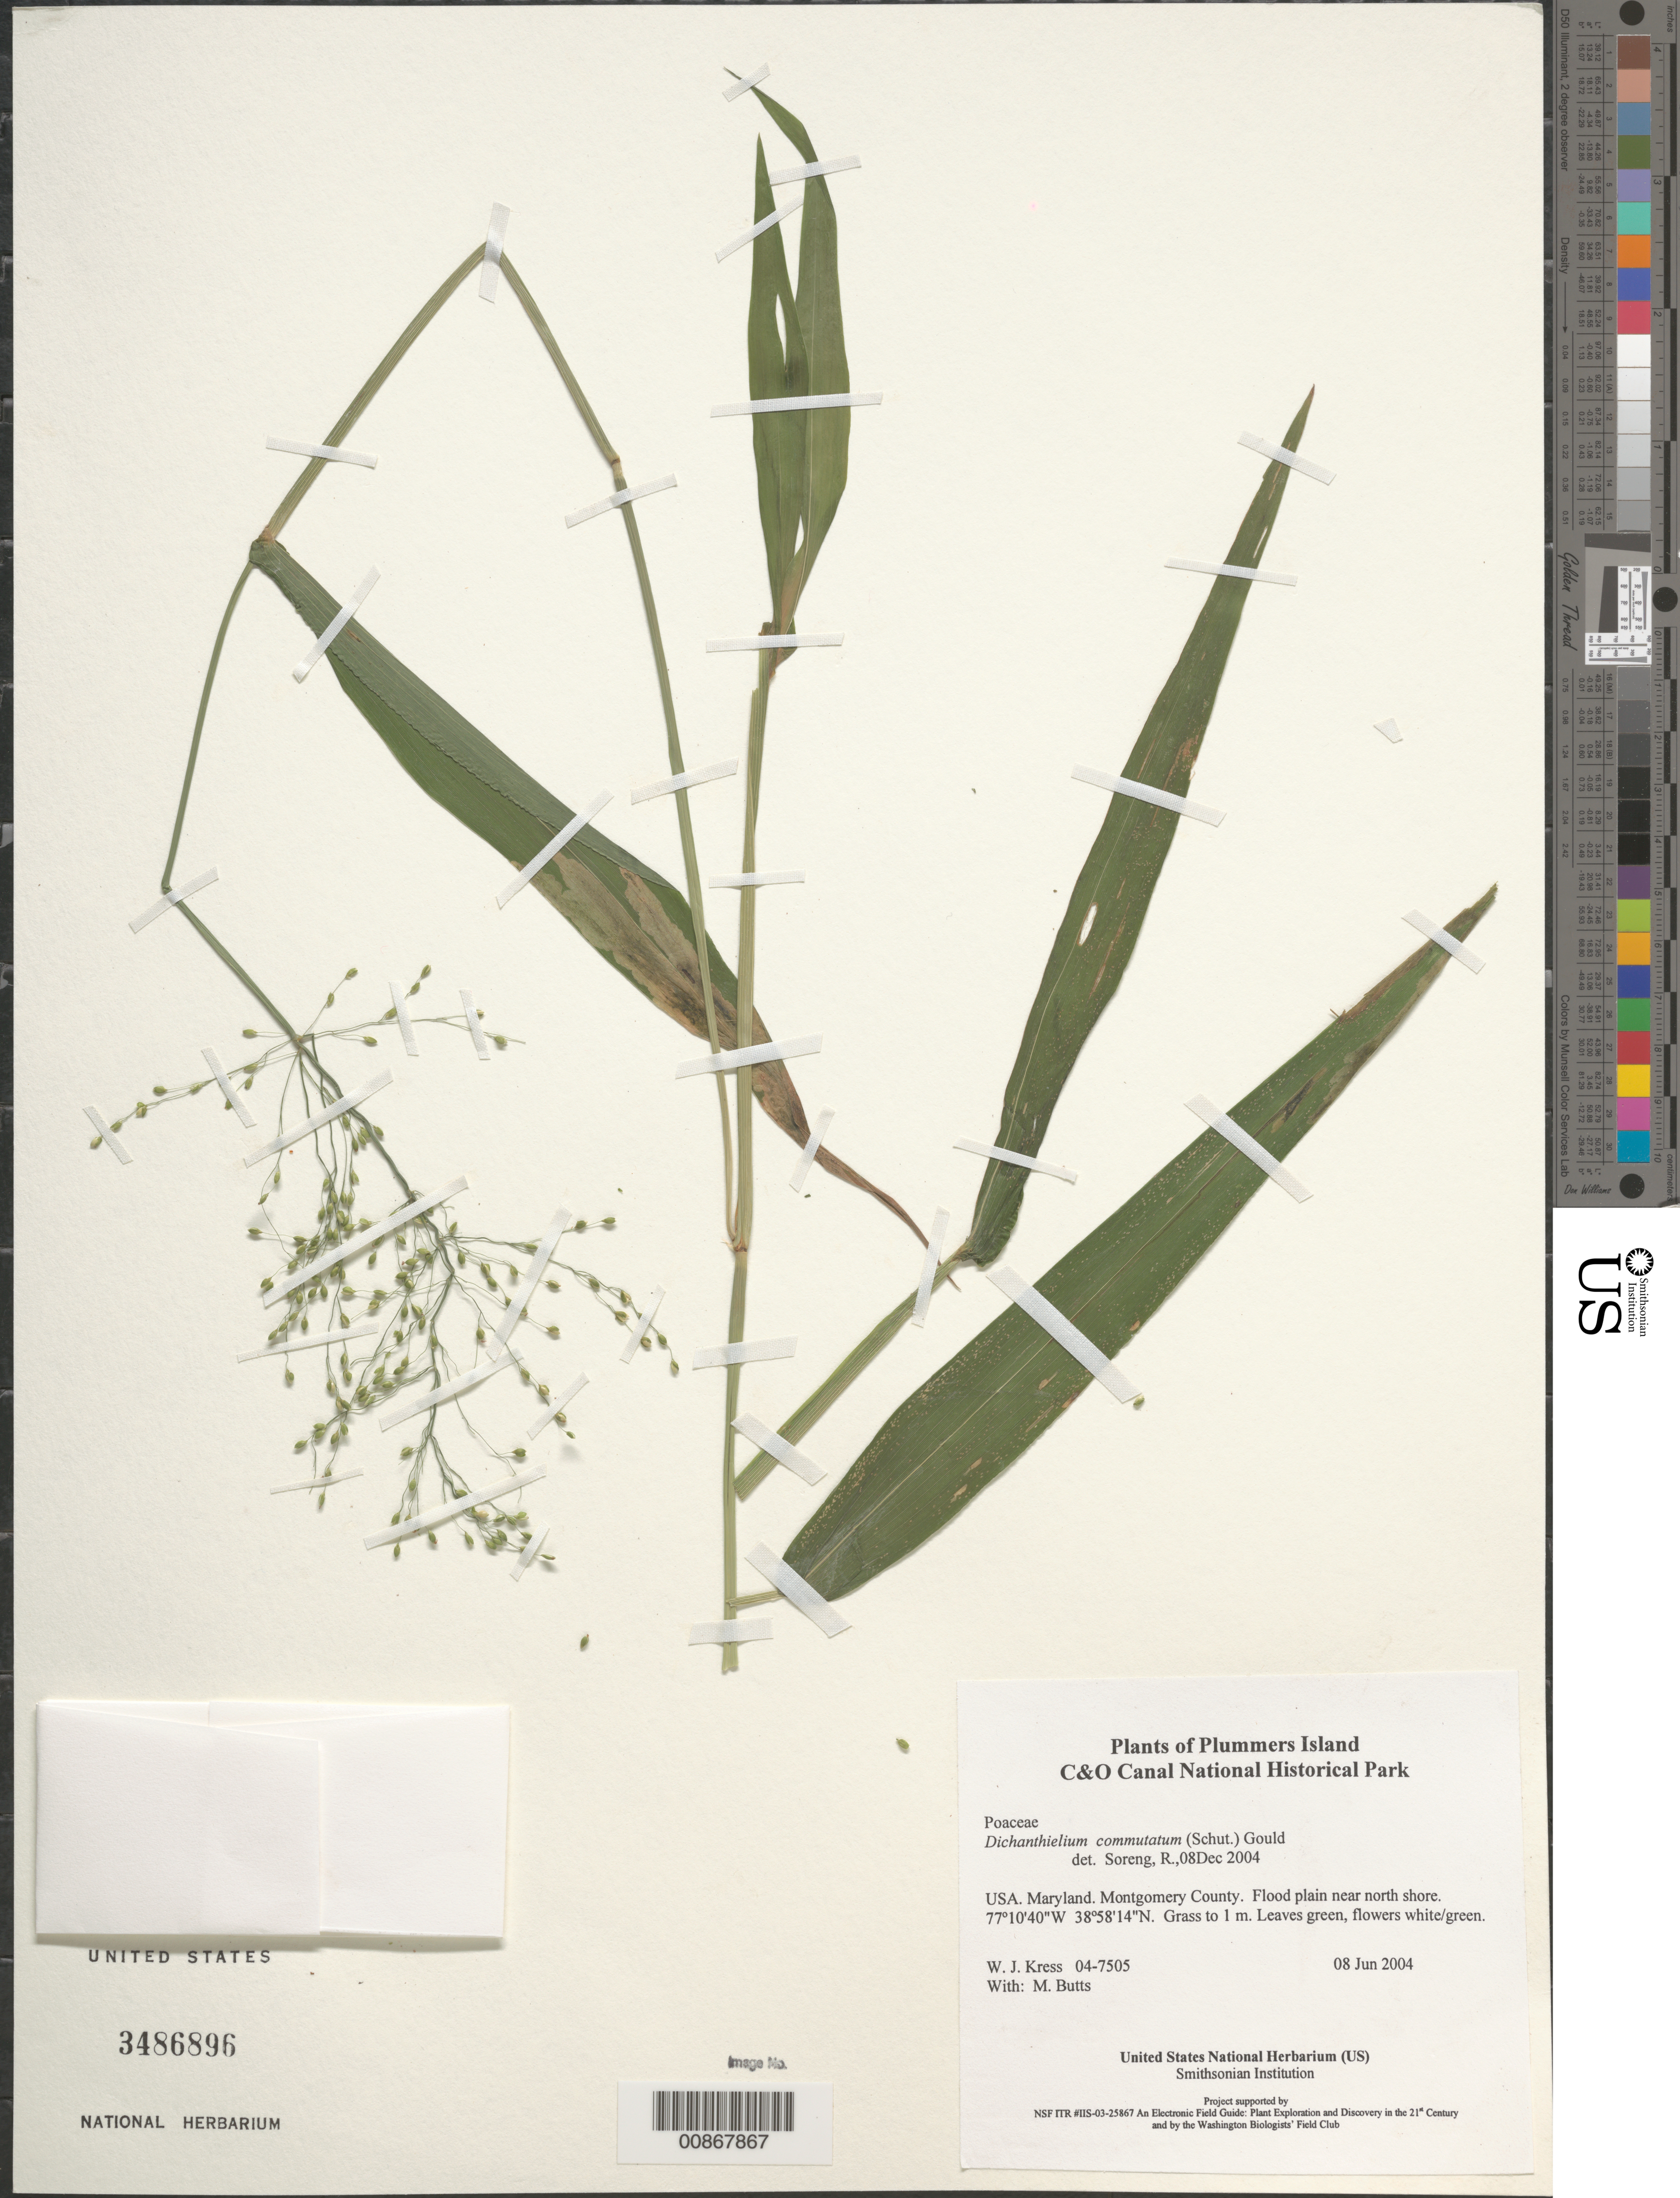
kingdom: Plantae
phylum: Tracheophyta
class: Liliopsida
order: Poales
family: Poaceae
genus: Dichanthelium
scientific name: Dichanthelium commutatum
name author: (Schult.) Gould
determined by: Soreng, Robert J., Research Associate (BOT), Smithsonian Institution - National Museum of Natural History (UNITED STATES)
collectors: W. J. Kress & M. B. Butts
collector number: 04-7505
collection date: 2004-06-08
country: United States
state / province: Maryland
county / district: Montgomery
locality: Chesapeake and Ohio Canal National Historical Park, Plummers Island, flood plain near North shore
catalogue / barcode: US 3486896